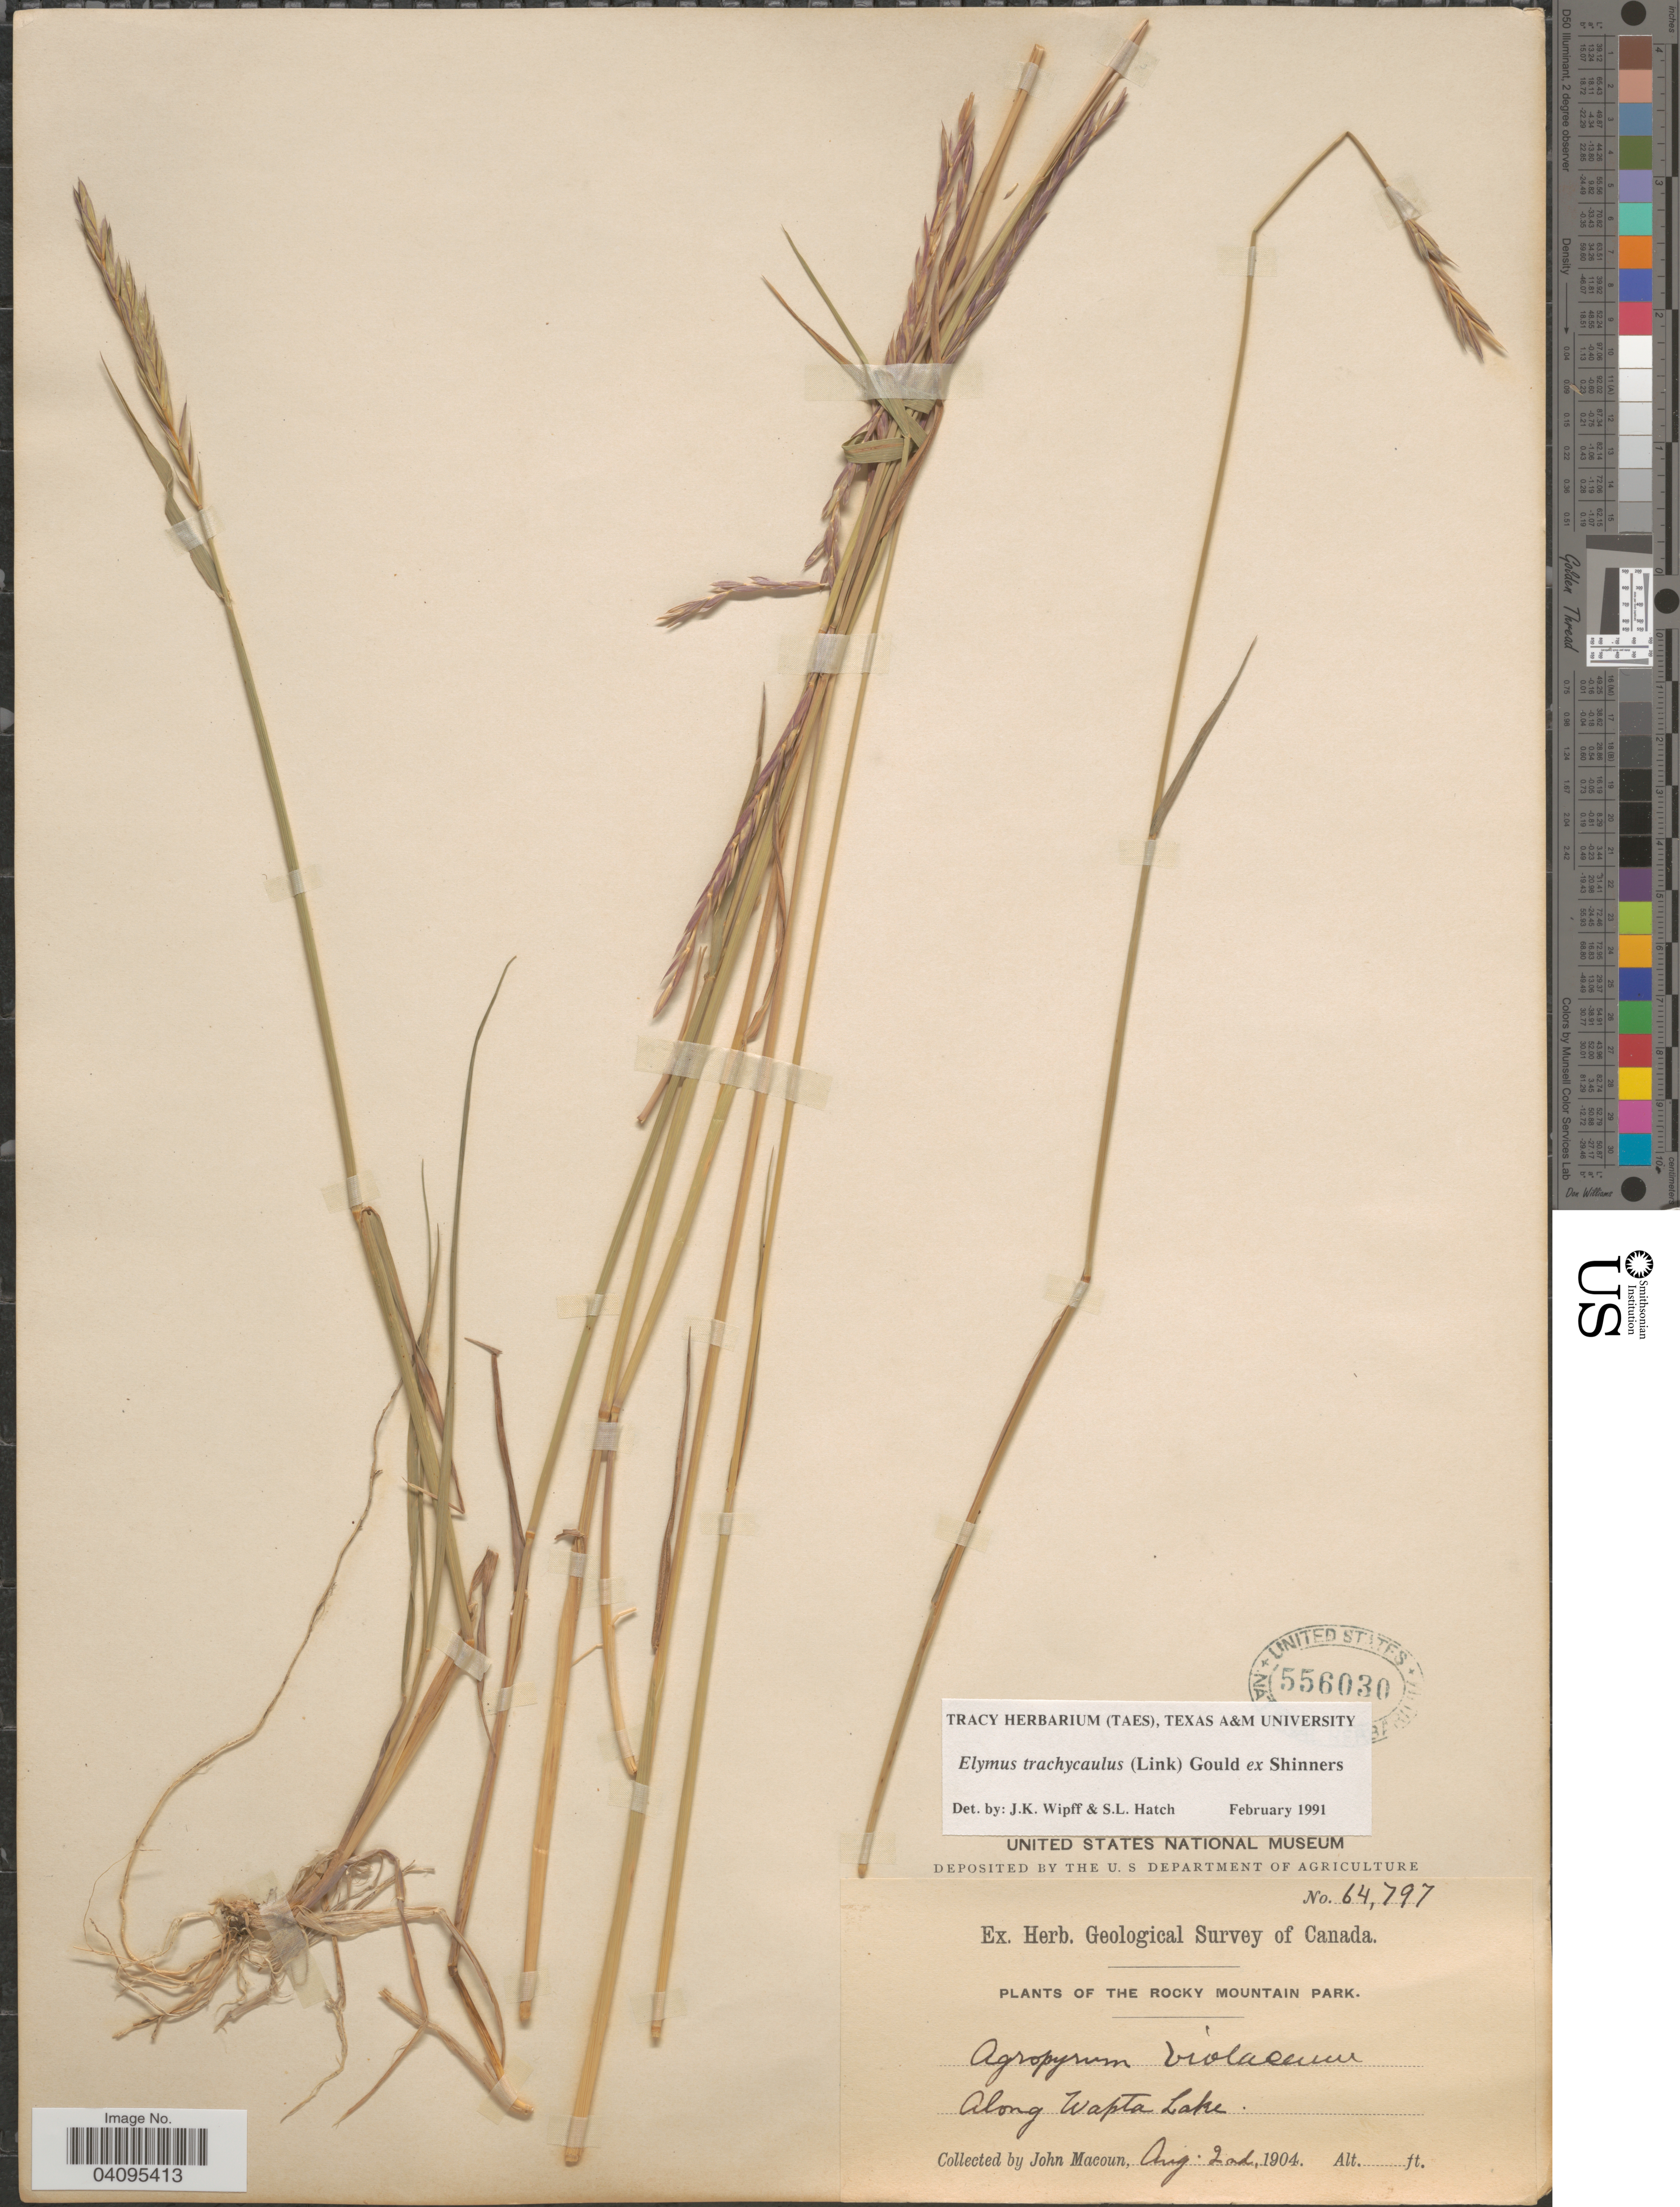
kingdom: Plantae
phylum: Tracheophyta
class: Liliopsida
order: Poales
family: Poaceae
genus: Elymus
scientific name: Elymus trachycaulus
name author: (Link) Gould ex Shinners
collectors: J. Macoun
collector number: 64797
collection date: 1904-08-02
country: Canada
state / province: British Columbia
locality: Geological Survey of Canada. The Rocky Mountain Park. Along Wapta Lake.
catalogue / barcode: US 556030